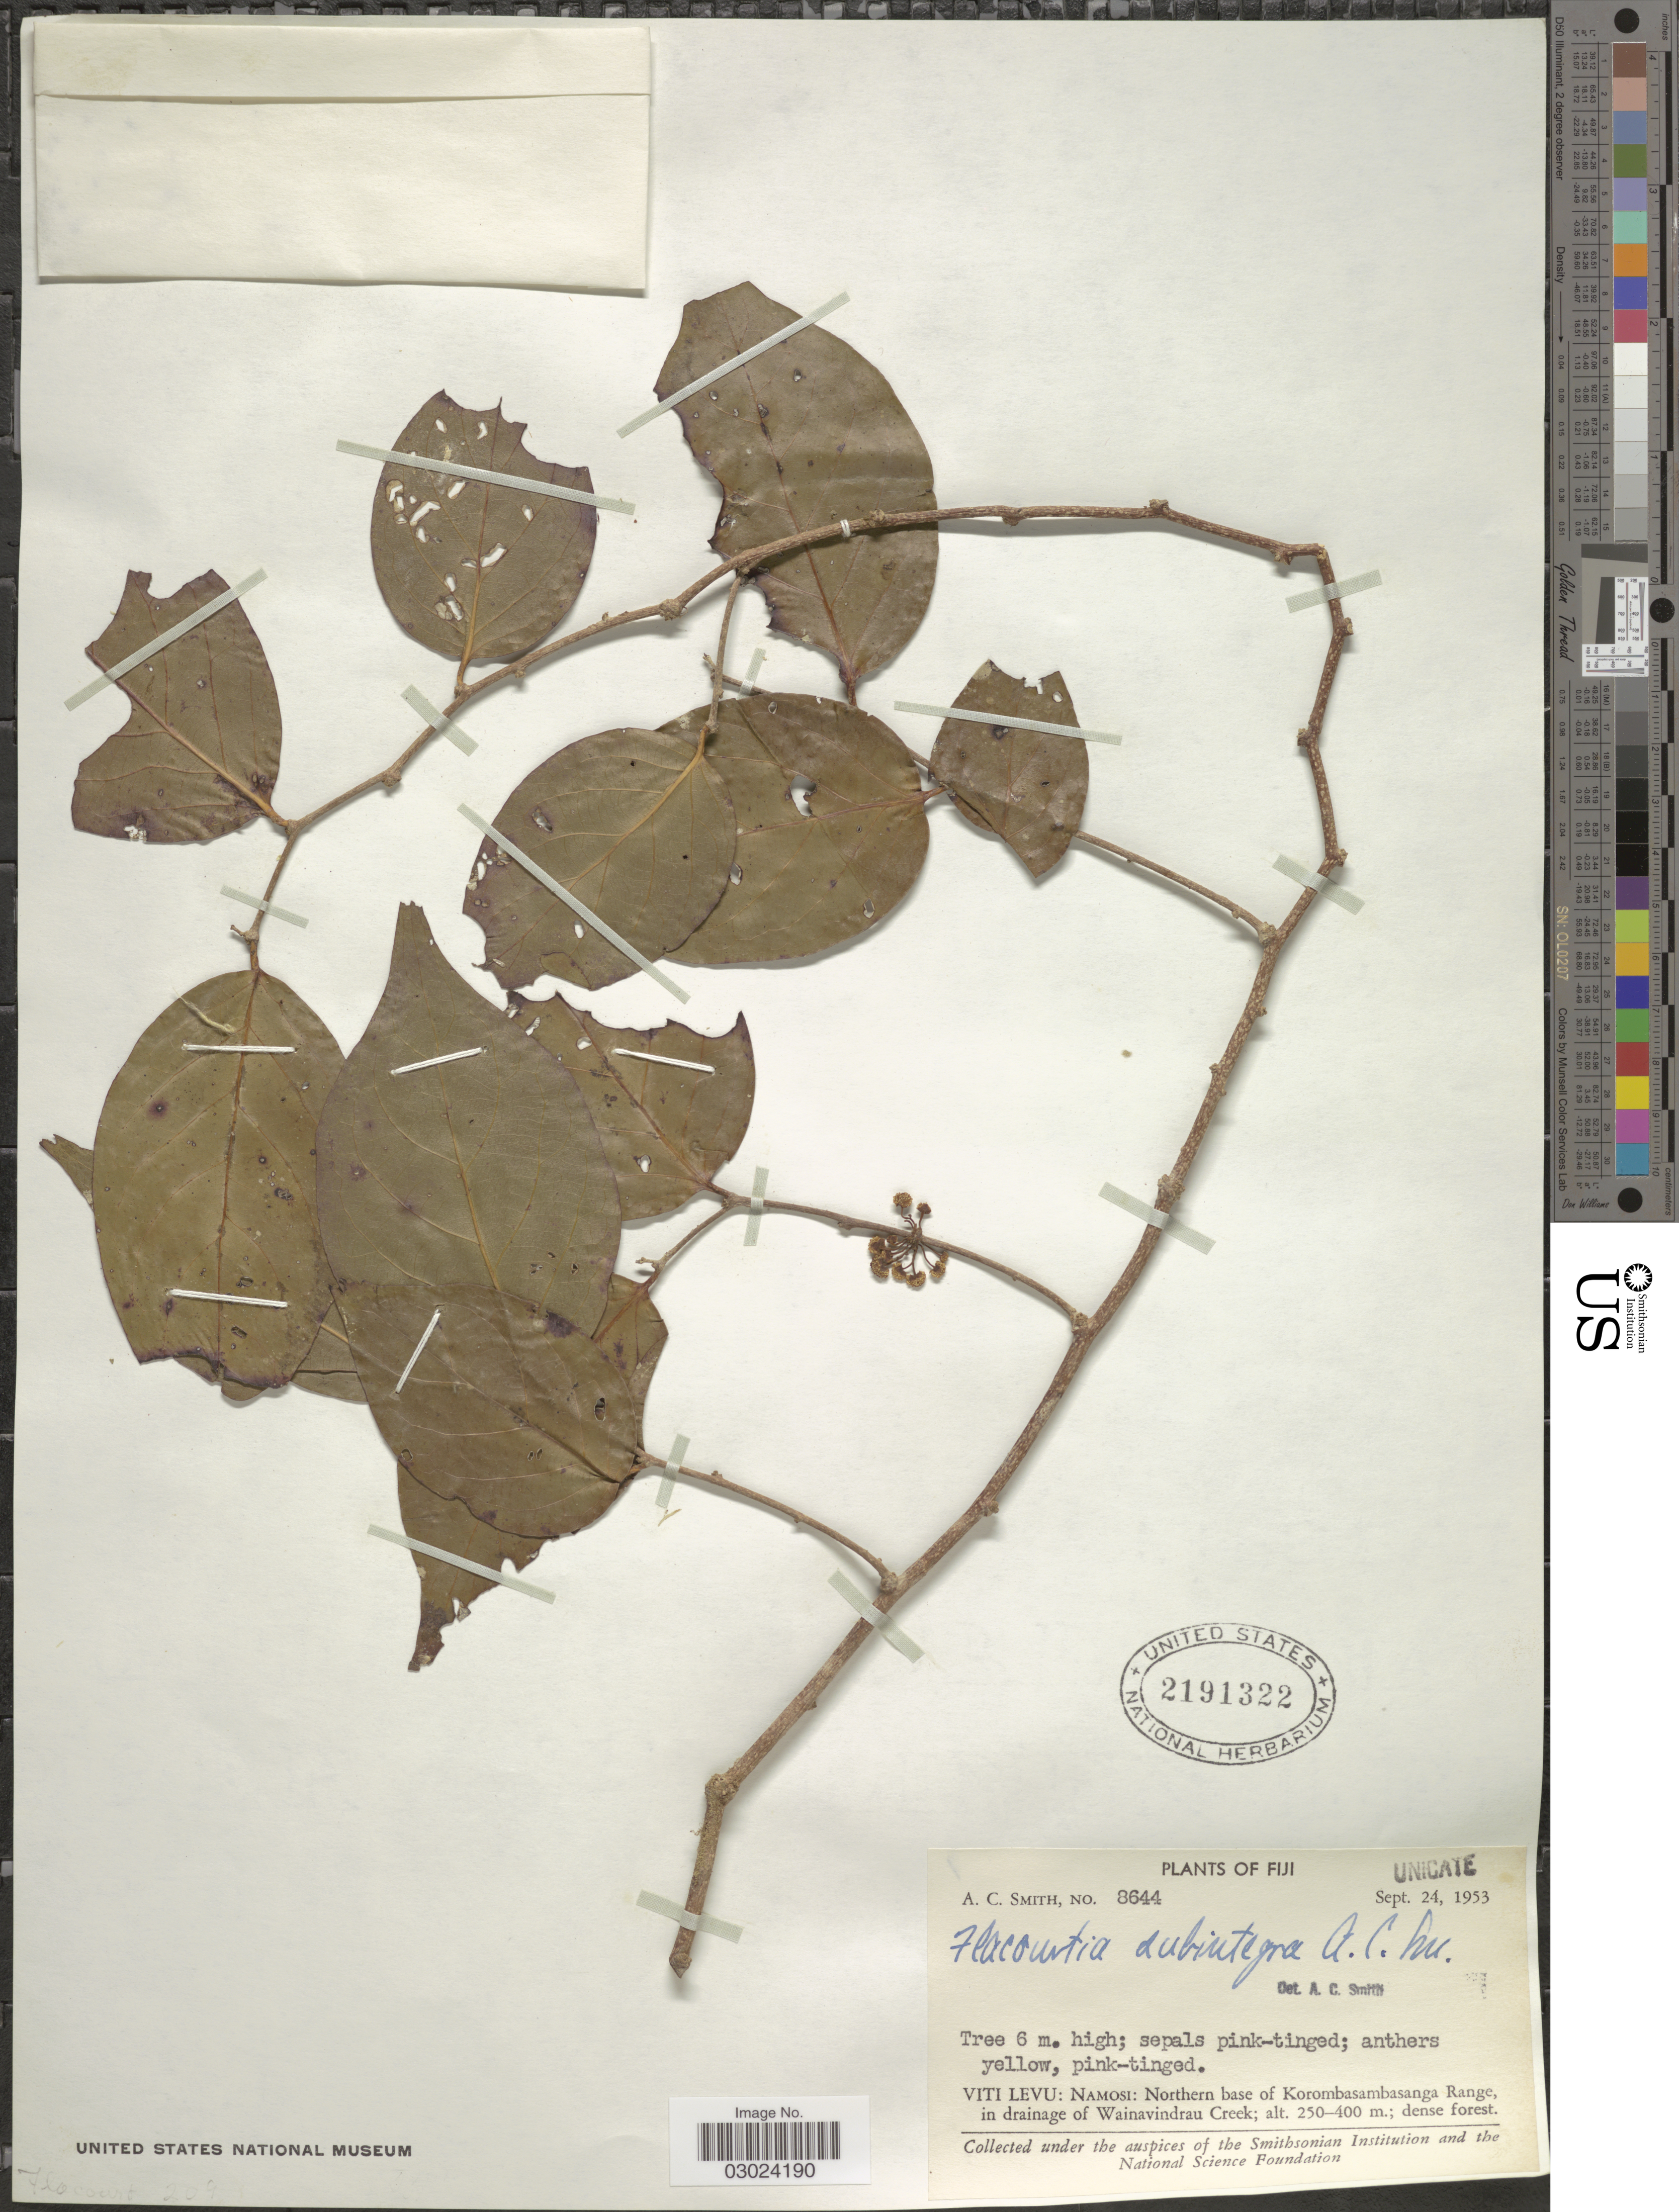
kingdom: Plantae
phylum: Tracheophyta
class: Magnoliopsida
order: Malpighiales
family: Salicaceae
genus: Flacourtia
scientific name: Flacourtia subintegra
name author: A.C. Sm.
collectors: A. C. Smith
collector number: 8644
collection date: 1953-09-24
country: Fiji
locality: Viti Levu: Namosi: Northern base of Korombasambasanga Range, in drainage of Wainavindrau Creek.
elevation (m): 250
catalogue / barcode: US 2191322